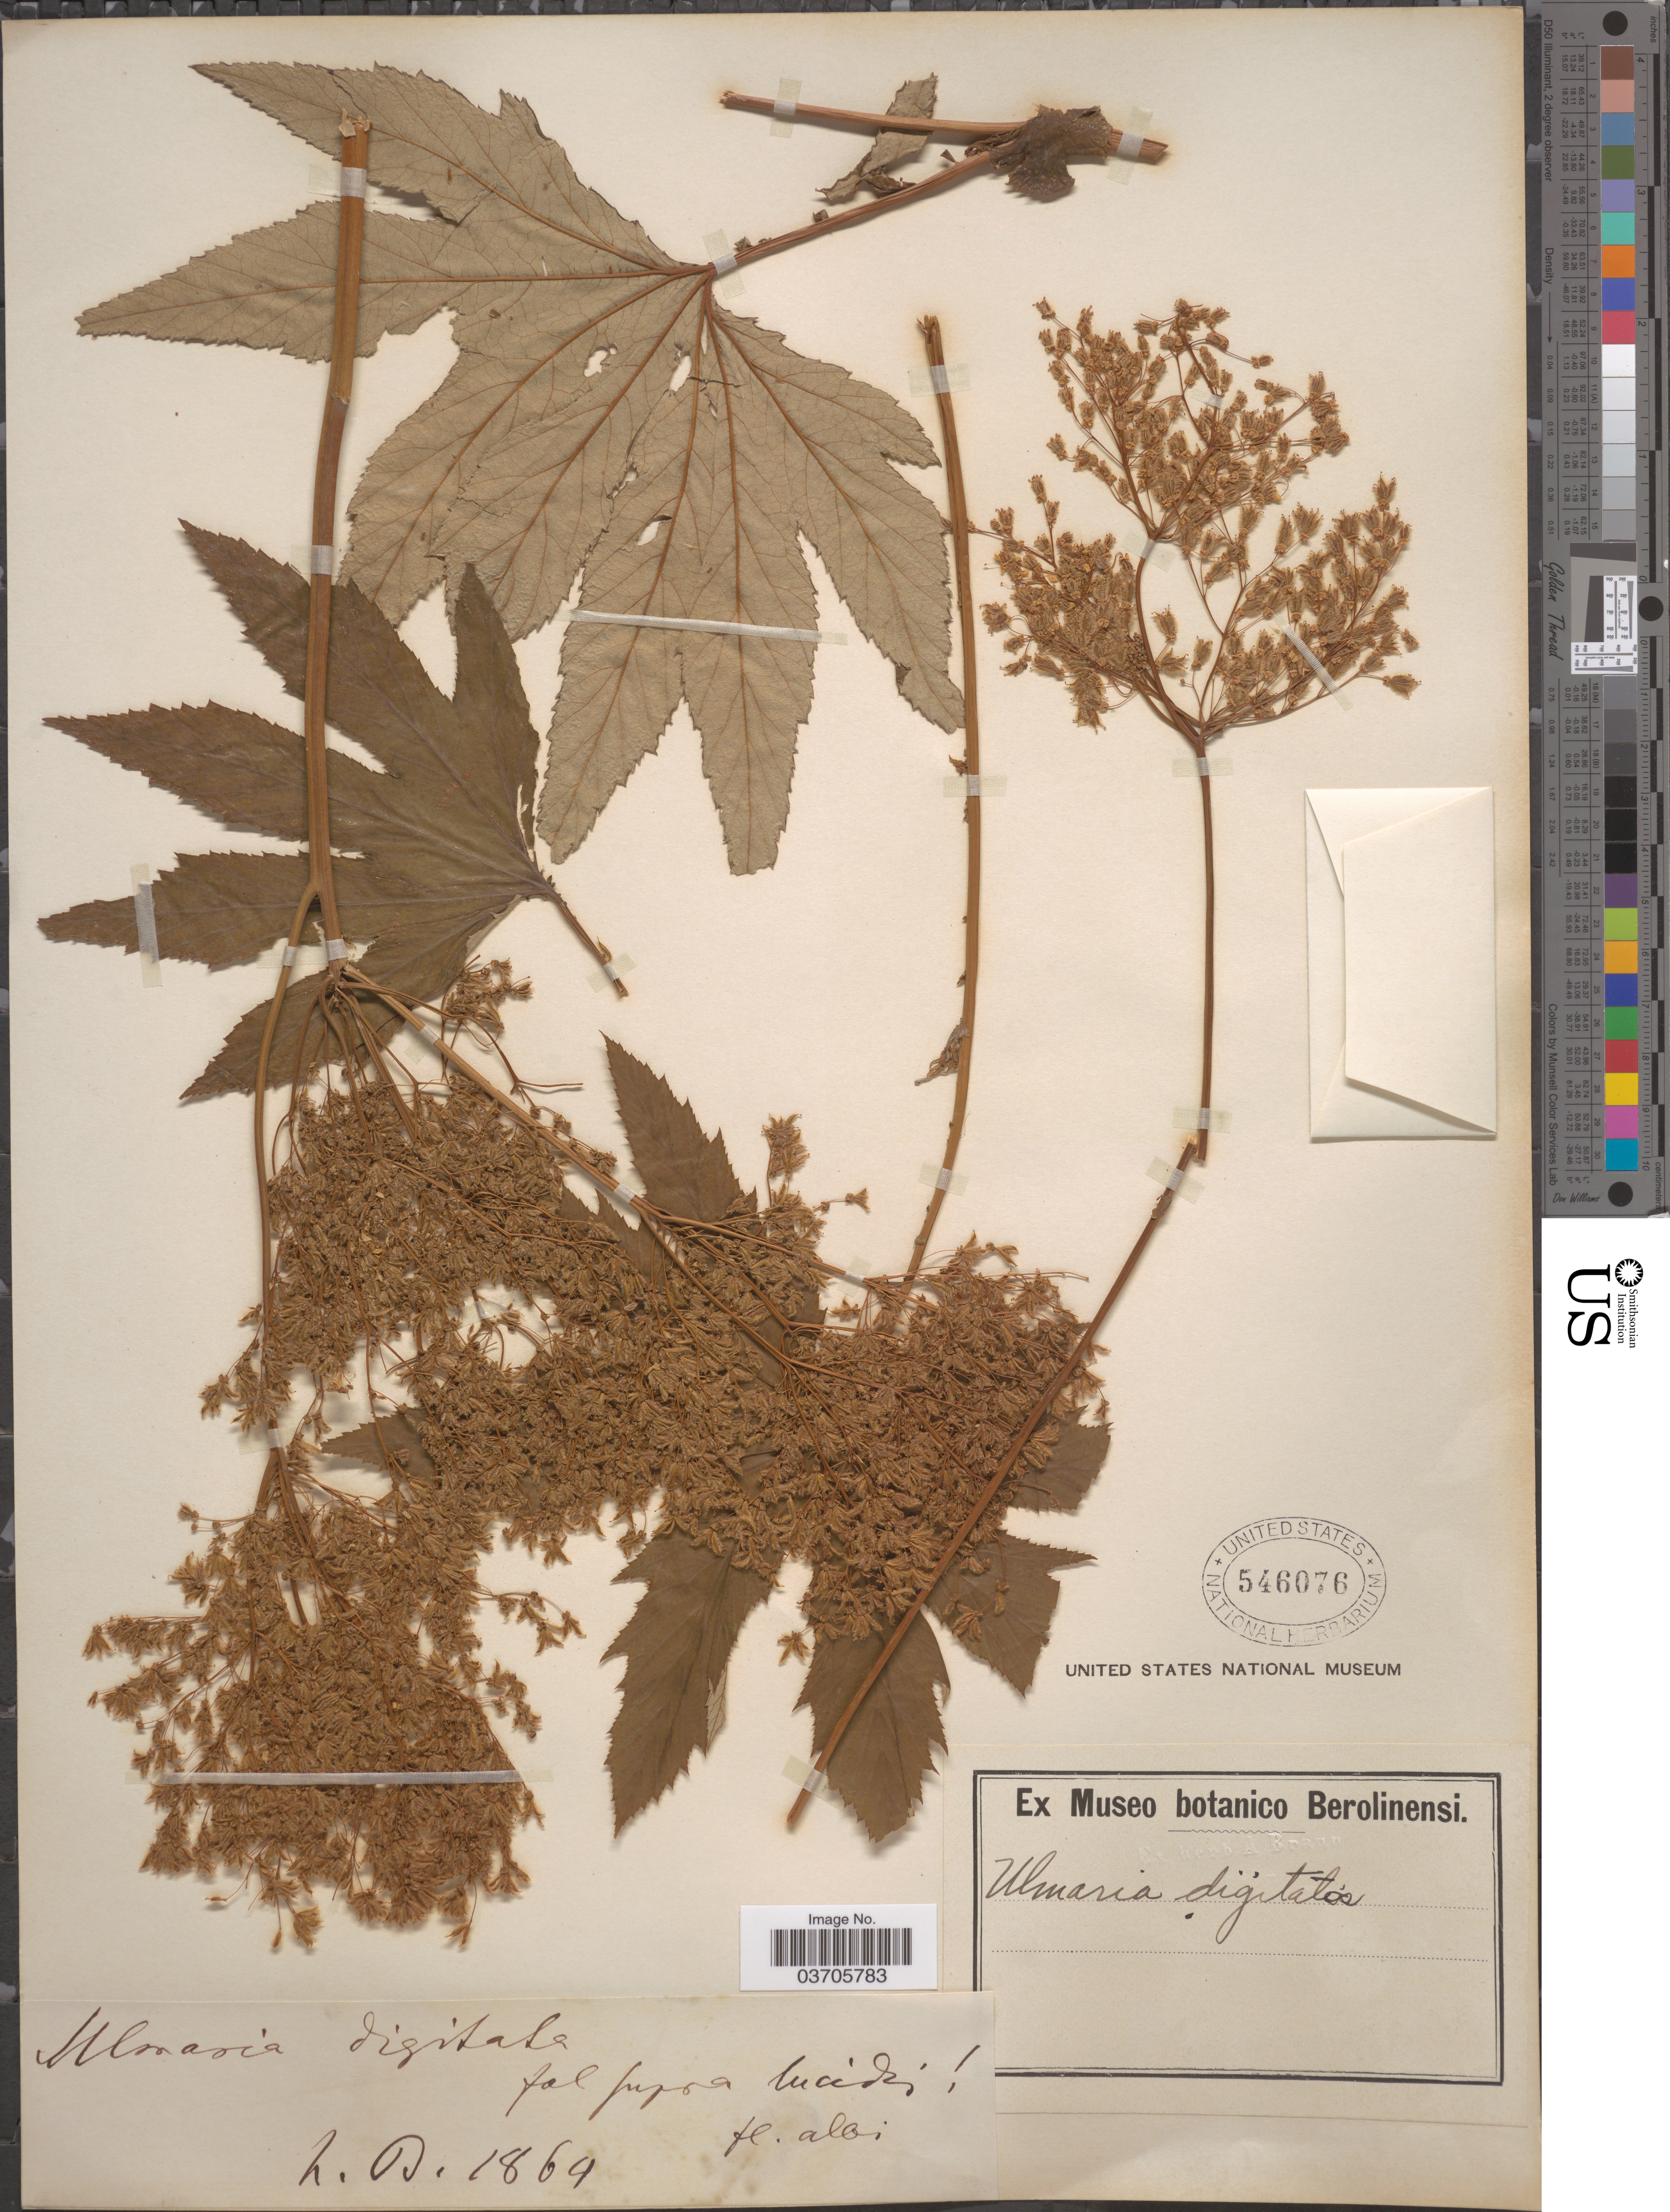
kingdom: Plantae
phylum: Tracheophyta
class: Magnoliopsida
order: Rosales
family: Rosaceae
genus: Filipendula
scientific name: Filipendula digitata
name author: (Willd.) Bergmans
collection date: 1864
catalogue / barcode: US 546076